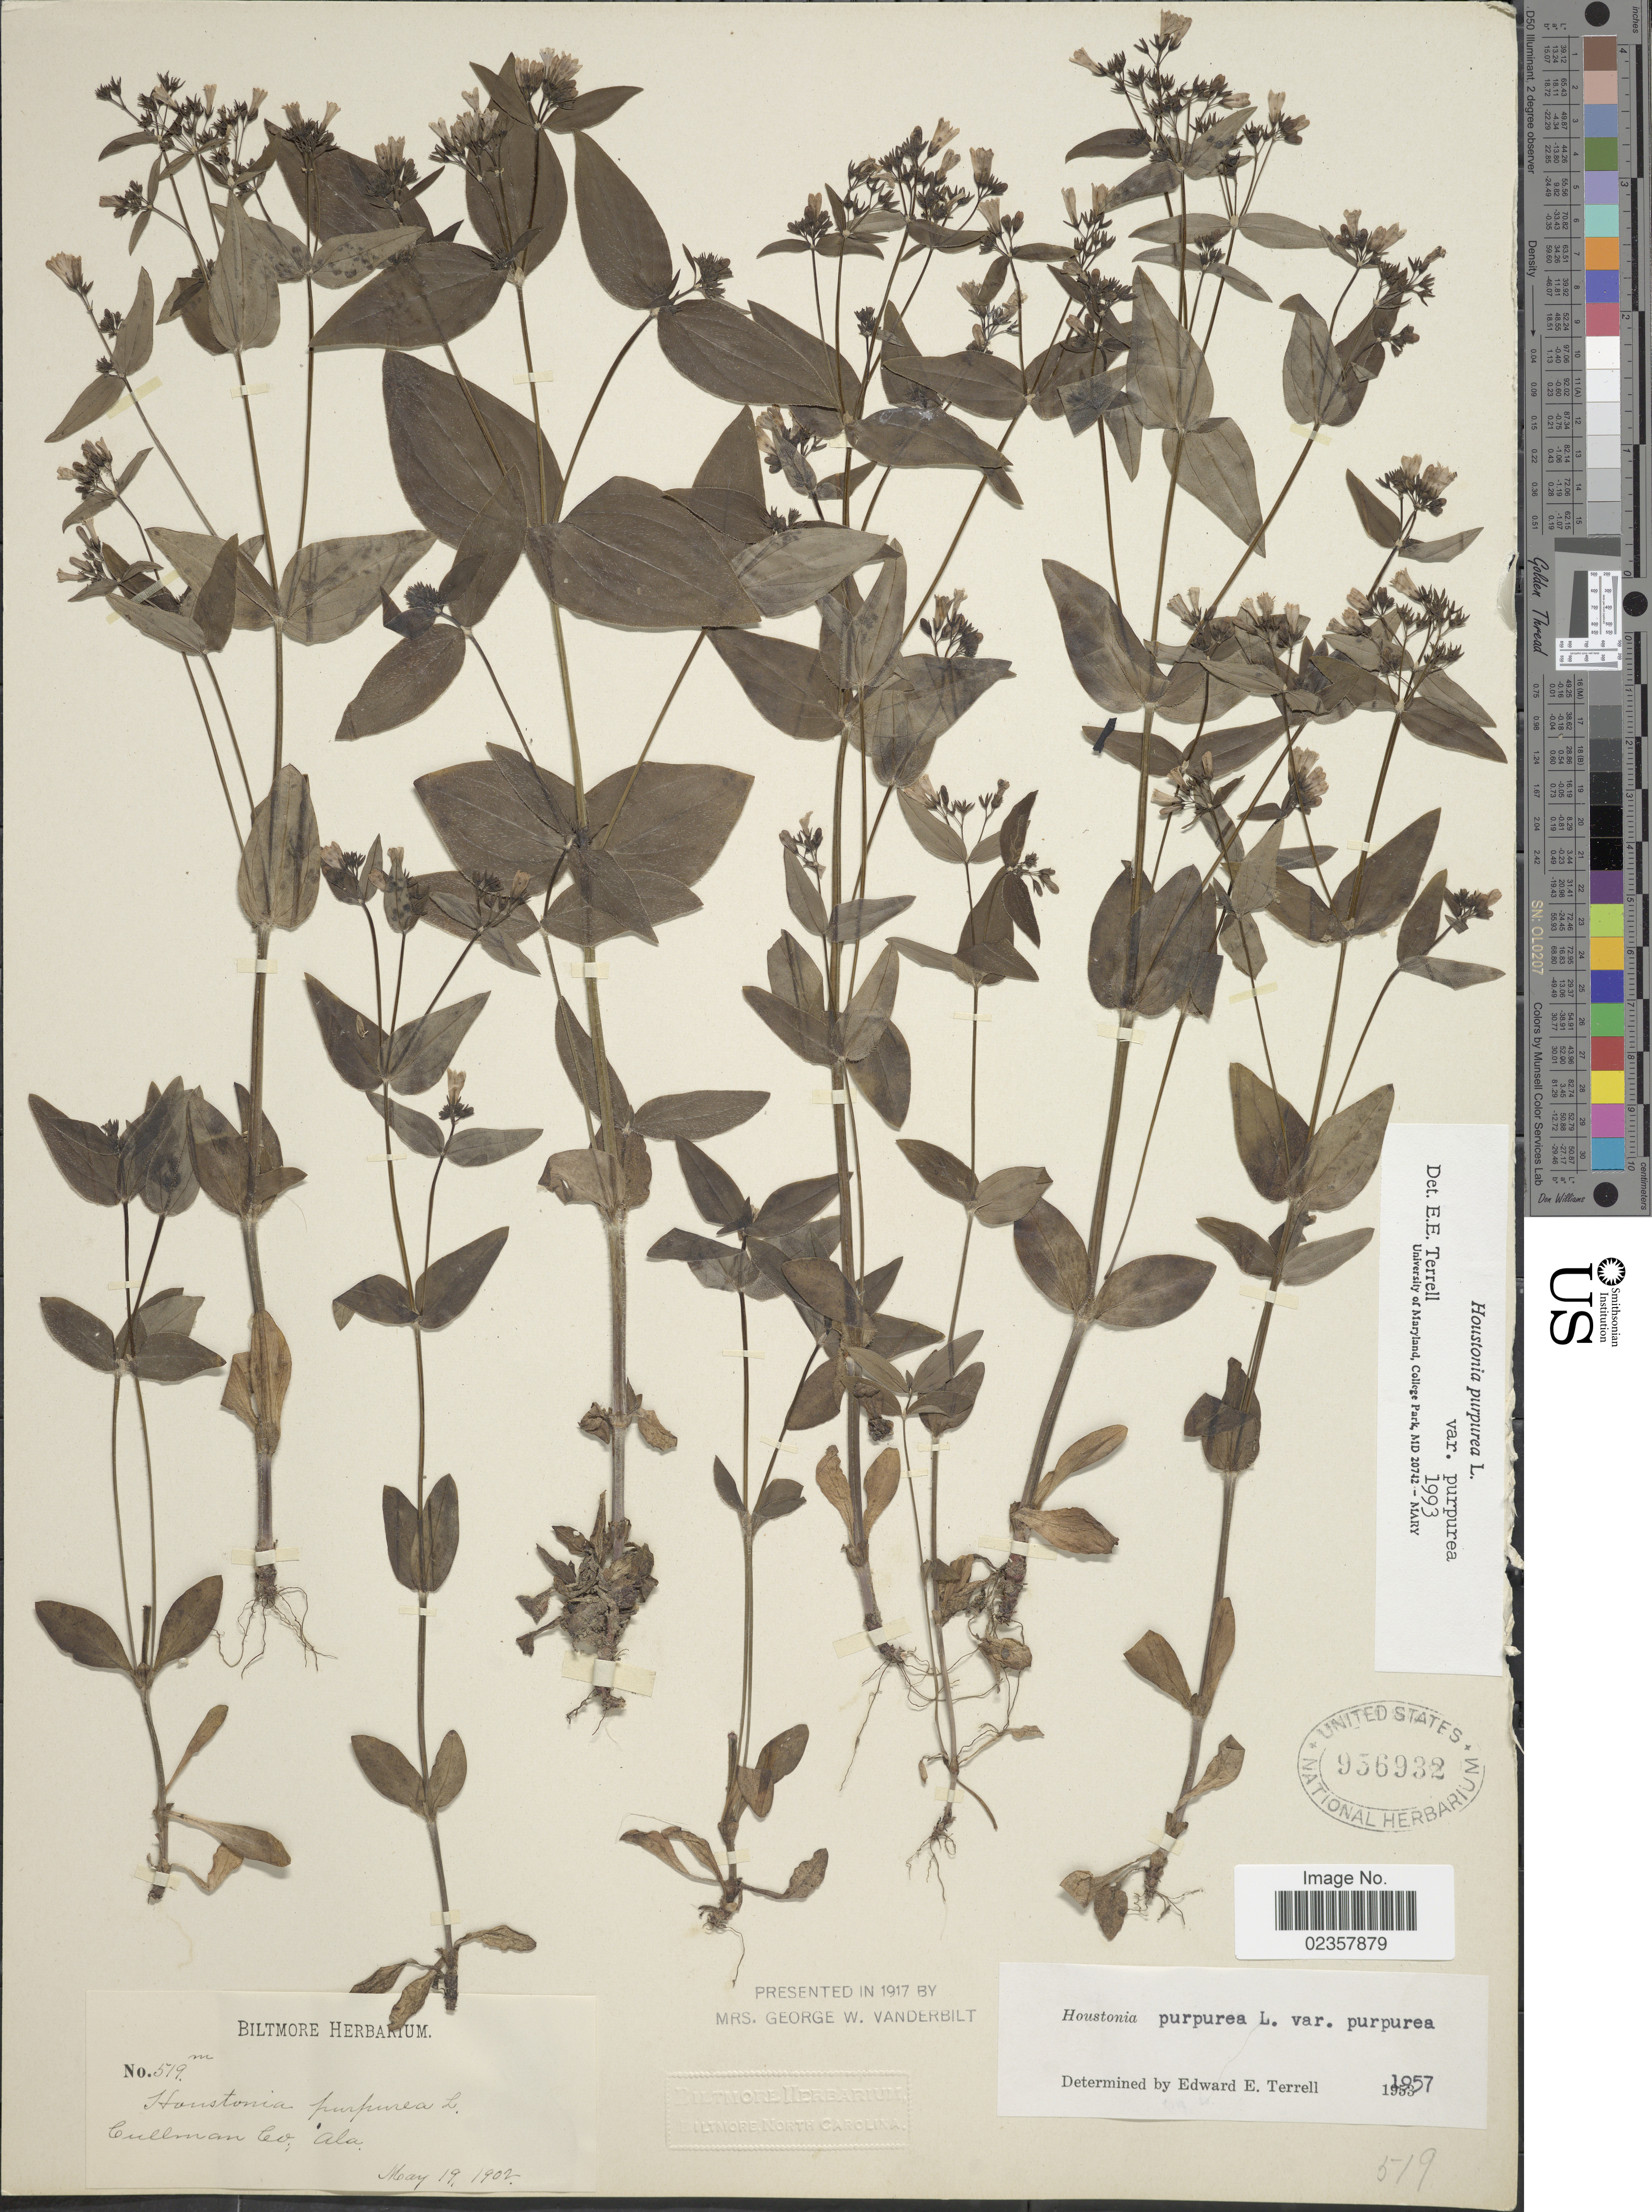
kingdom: Plantae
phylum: Tracheophyta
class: Magnoliopsida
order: Gentianales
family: Rubiaceae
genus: Houstonia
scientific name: Houstonia purpurea var. purpurea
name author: L.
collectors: ex herb. Biltmore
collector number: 519m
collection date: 1902-05-19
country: United States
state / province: Alabama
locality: Cullman Co., Ala.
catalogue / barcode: US 956932